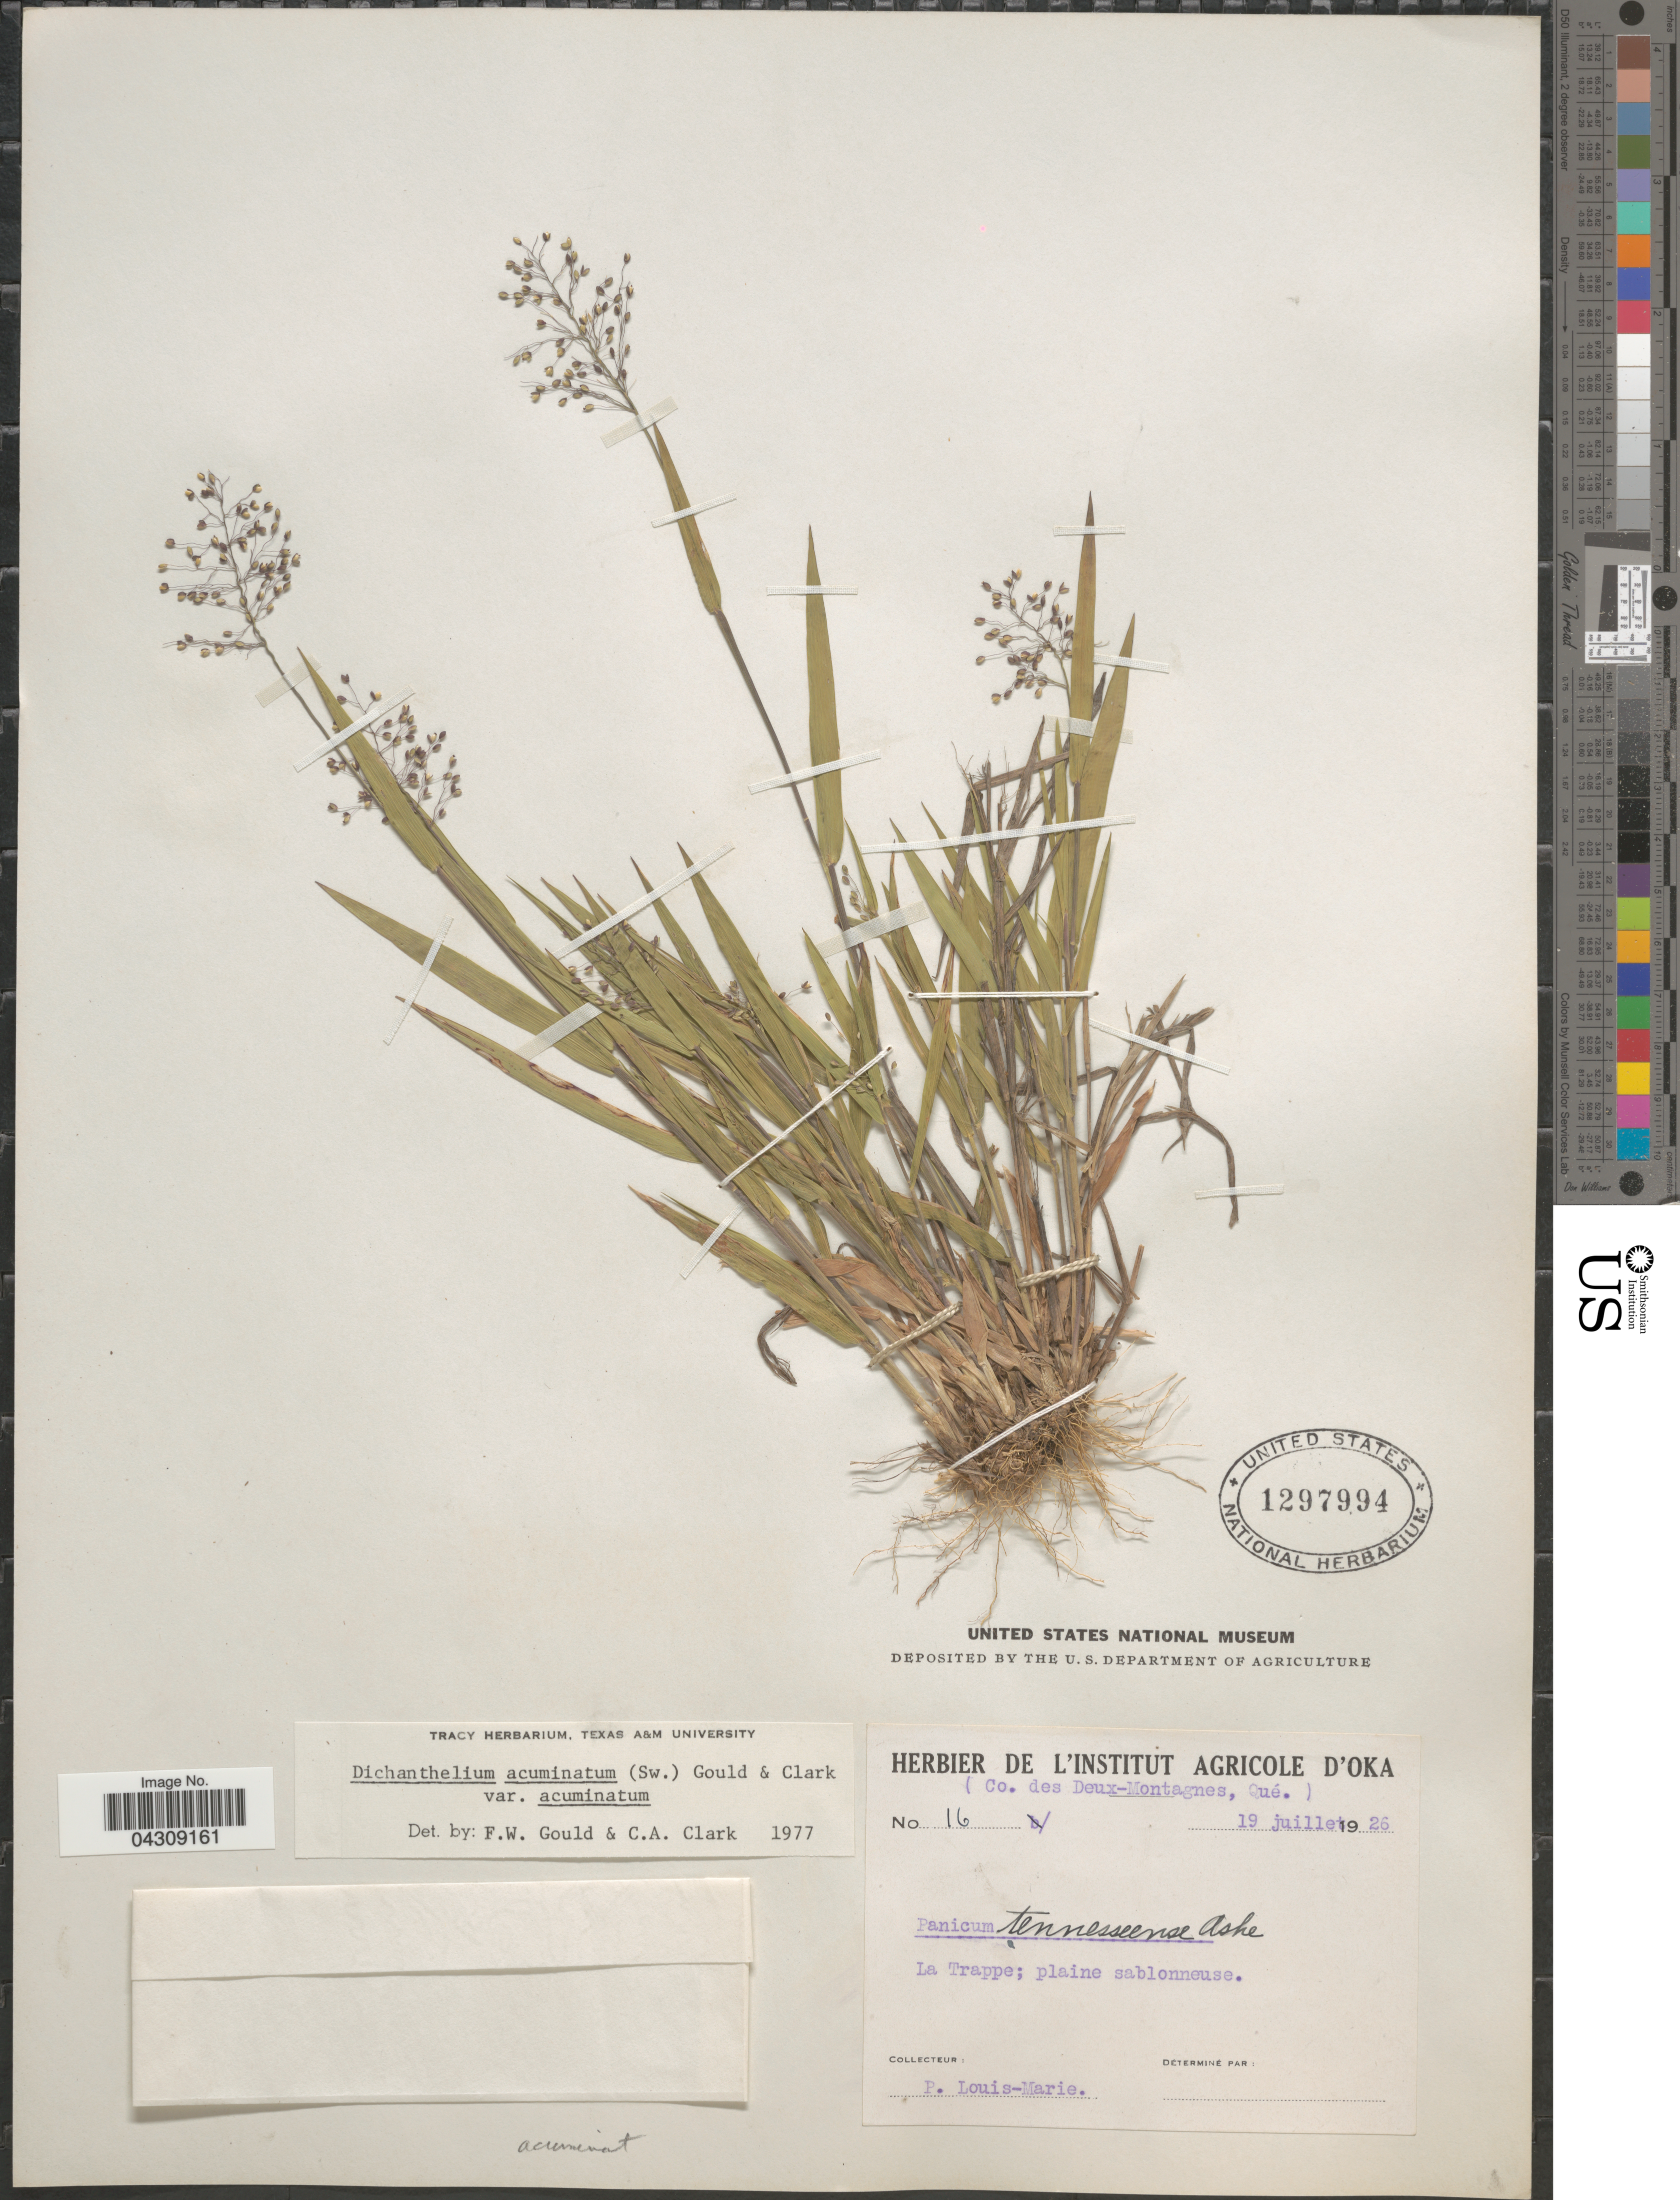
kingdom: Plantae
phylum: Tracheophyta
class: Liliopsida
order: Poales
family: Poaceae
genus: Dichanthelium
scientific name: Dichanthelium acuminatum var. acuminatum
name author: (Sw.) Gould & C.A. Clark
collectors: L.-M. LaLonde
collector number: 16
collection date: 1926-07-19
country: Canada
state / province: Quebec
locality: (Co. des Deux-Montagnes). La Trappe; plaine sablonneuse.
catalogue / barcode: US 1297994